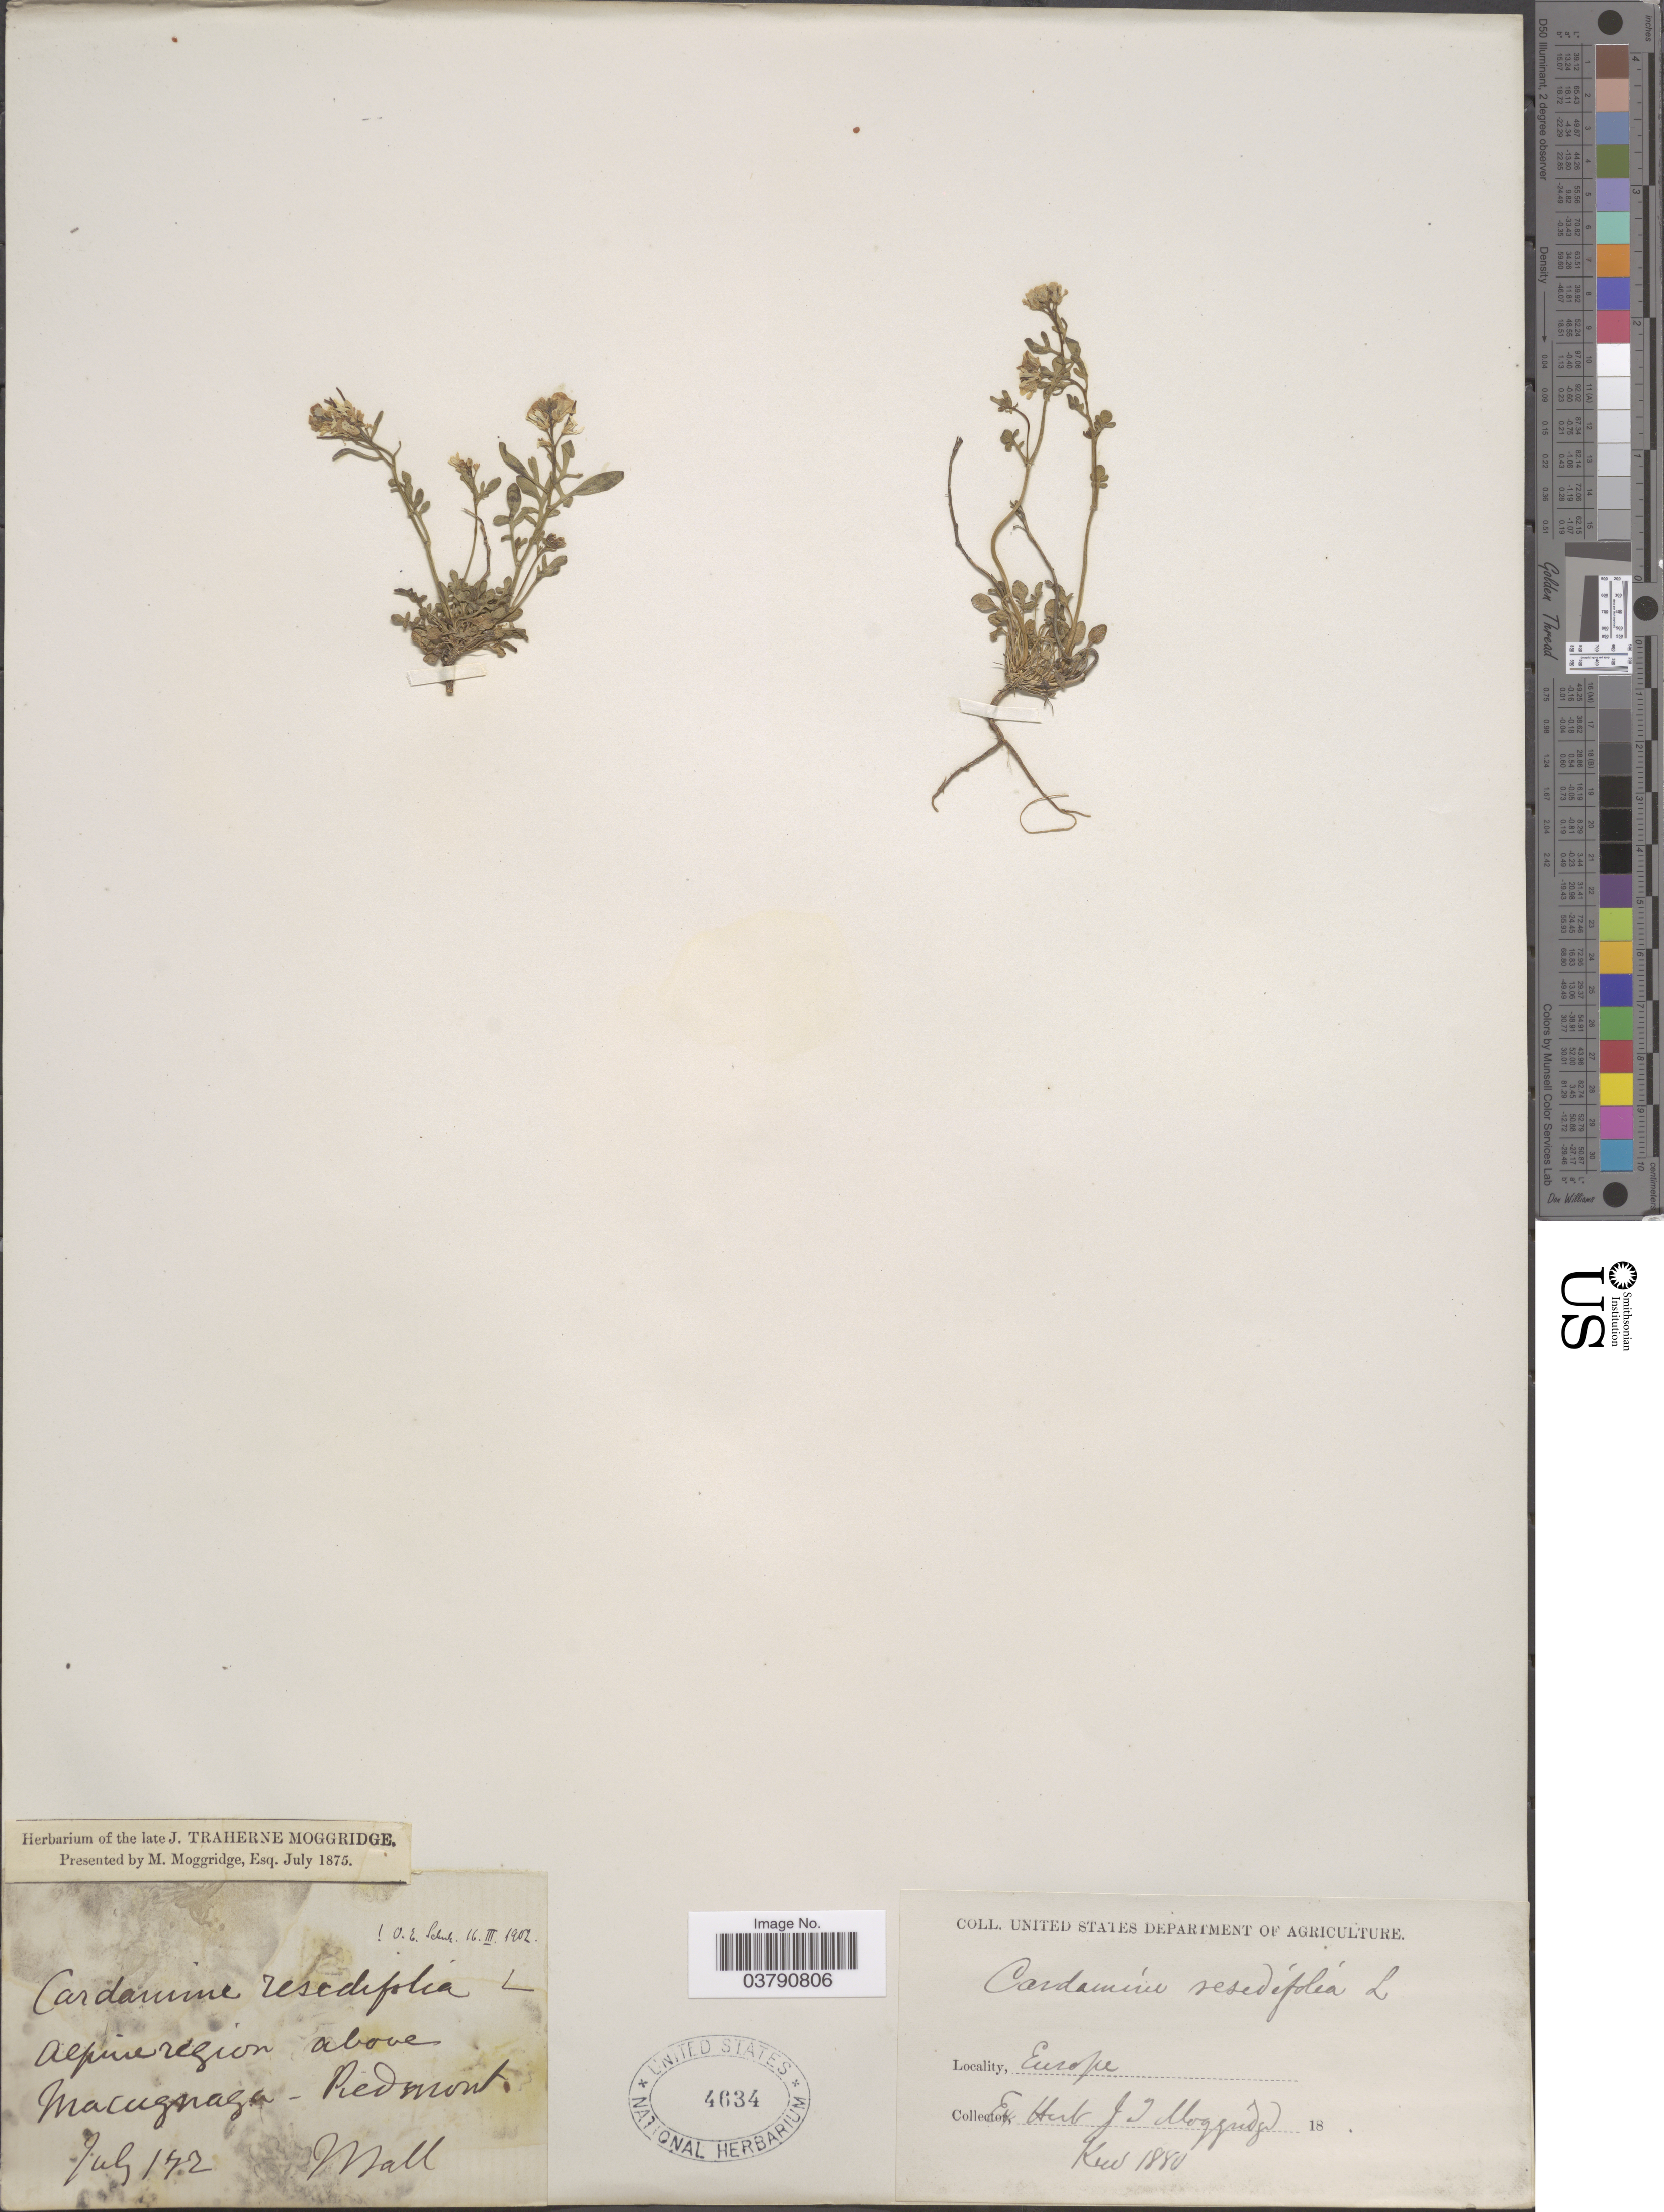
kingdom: Plantae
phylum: Tracheophyta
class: Magnoliopsida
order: Brassicales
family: Brassicaceae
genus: Cardamine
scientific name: Cardamine resedifolia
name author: L.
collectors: J. Ball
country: Italy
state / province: Piedmont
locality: Alpine region above Macugnaga- Piedmont. Europe.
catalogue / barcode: US 4634